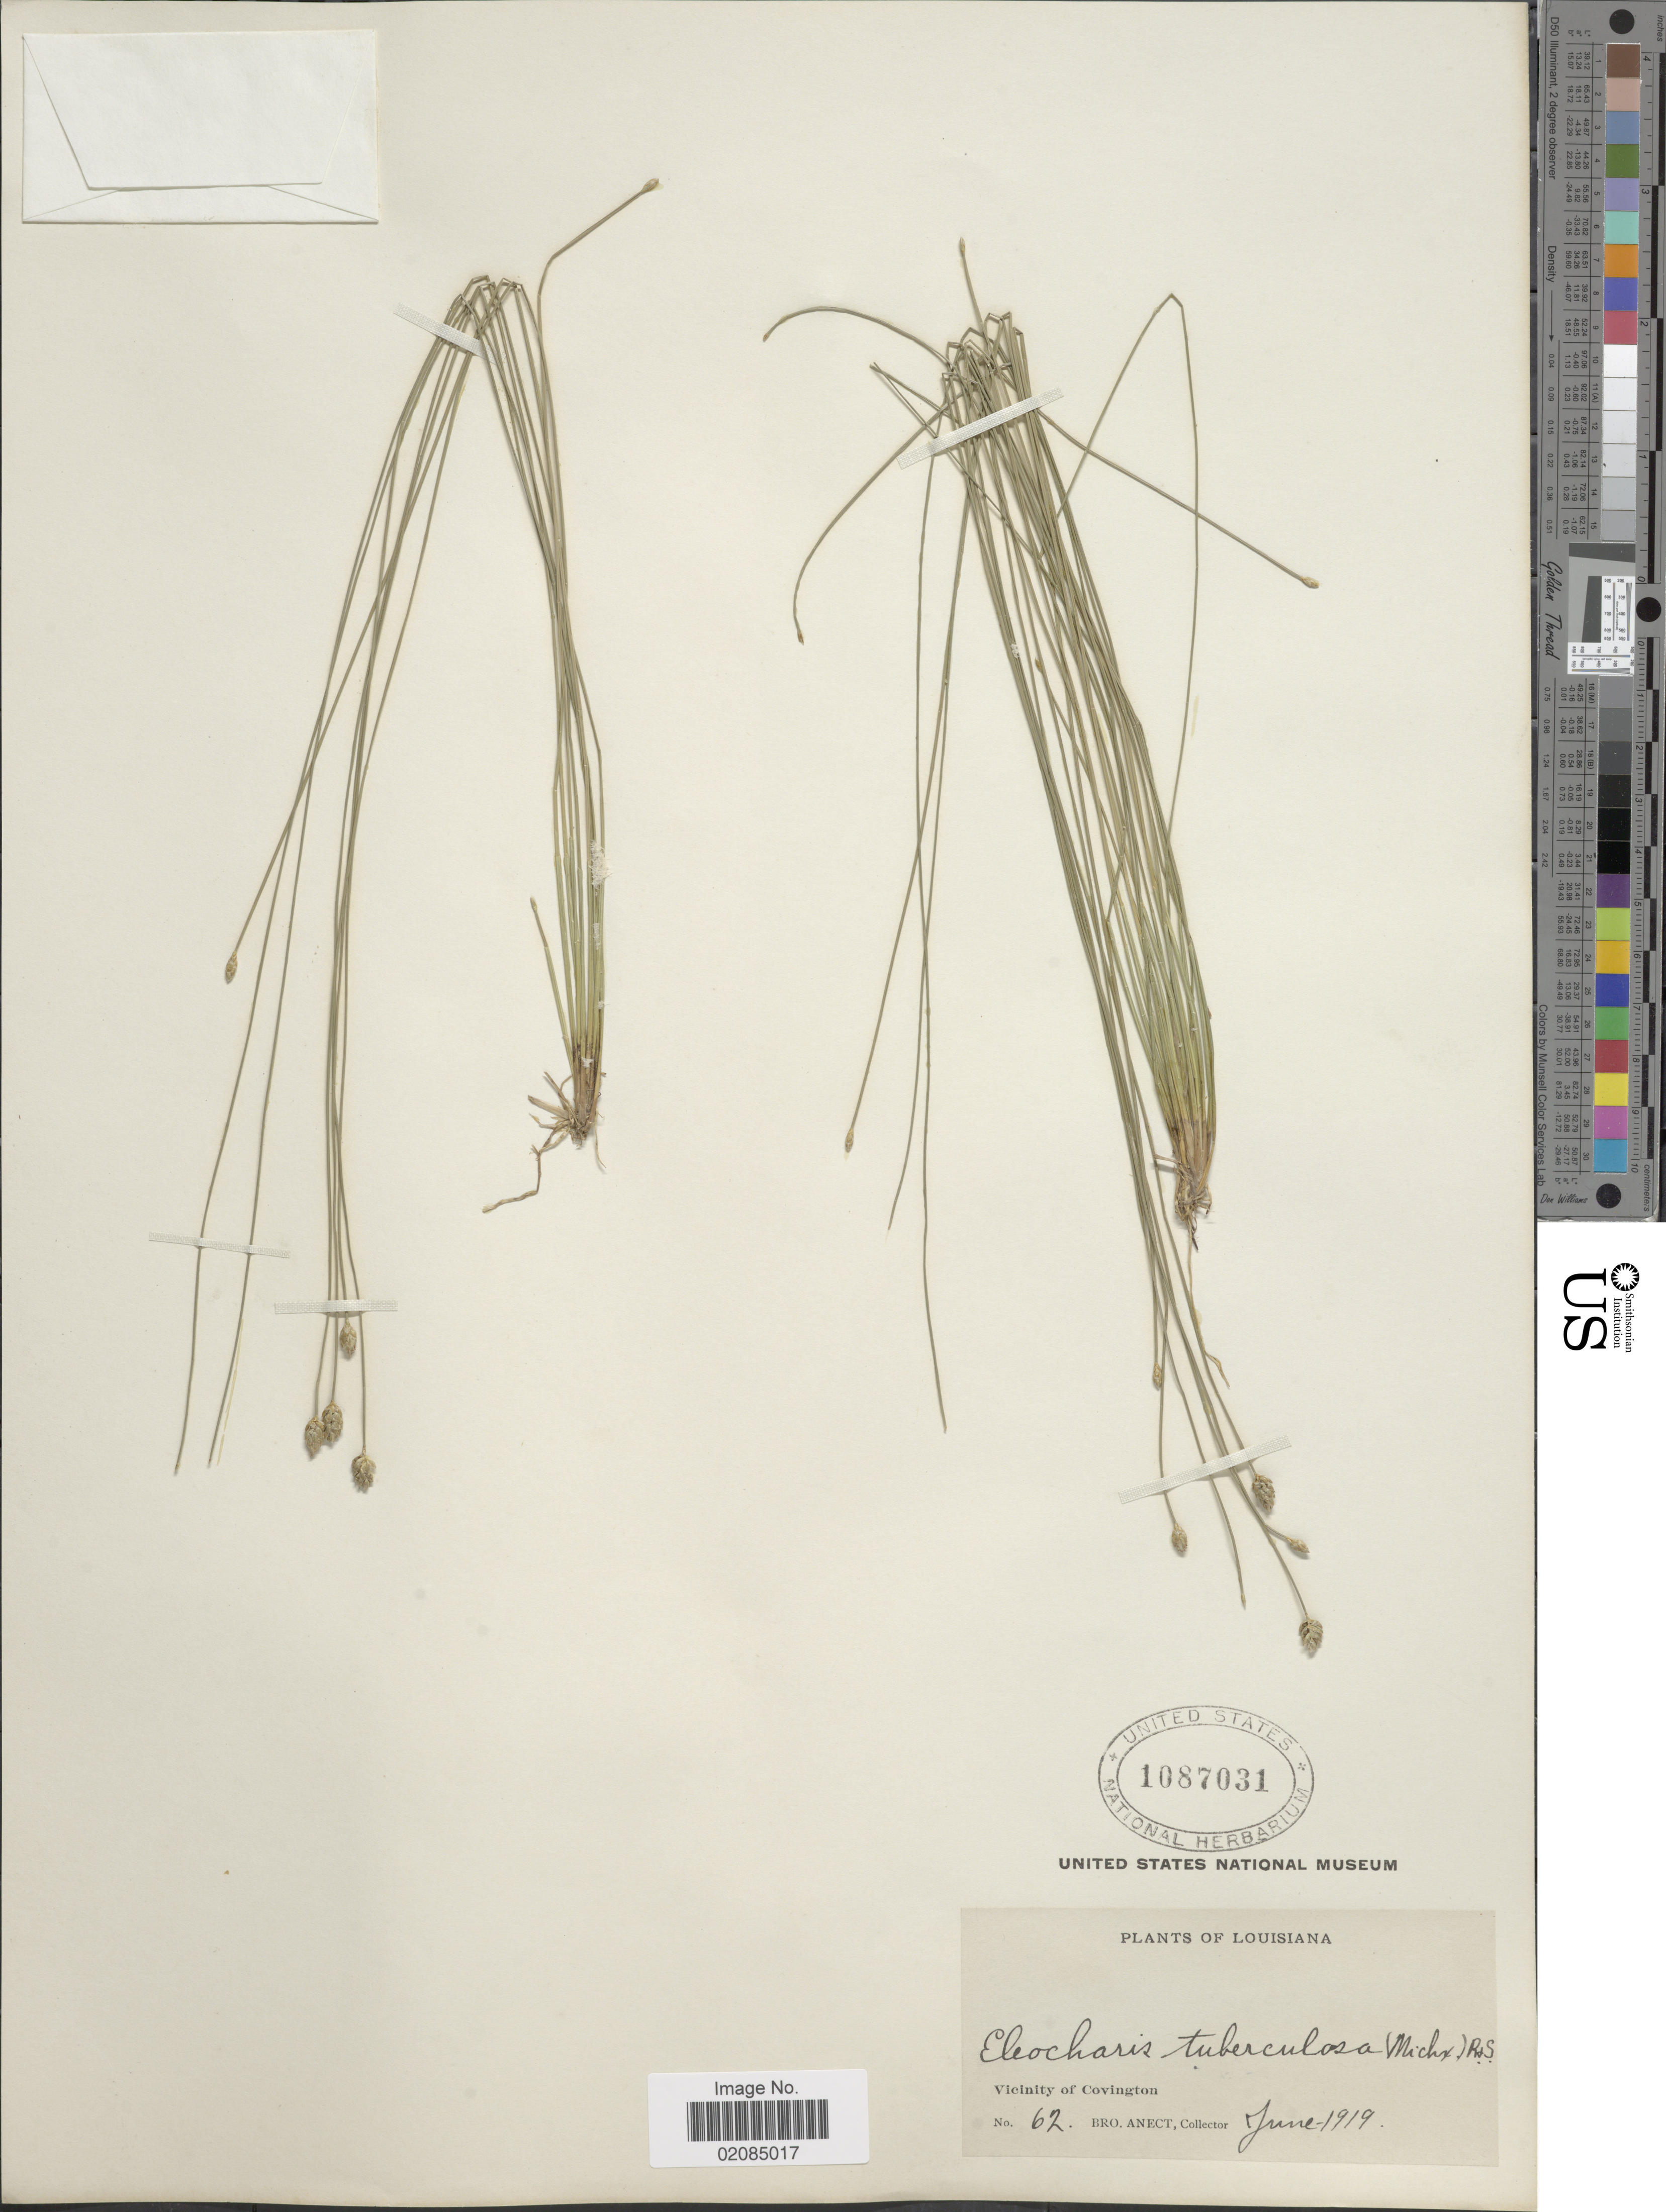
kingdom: Plantae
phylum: Tracheophyta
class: Liliopsida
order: Poales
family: Cyperaceae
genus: Eleocharis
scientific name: Eleocharis tuberculosa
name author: (Michx.) Roem. & Schult.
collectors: B. Anect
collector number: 62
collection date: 1919-06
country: United States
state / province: Louisiana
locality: Vicinity of Covington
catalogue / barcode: US 1087031